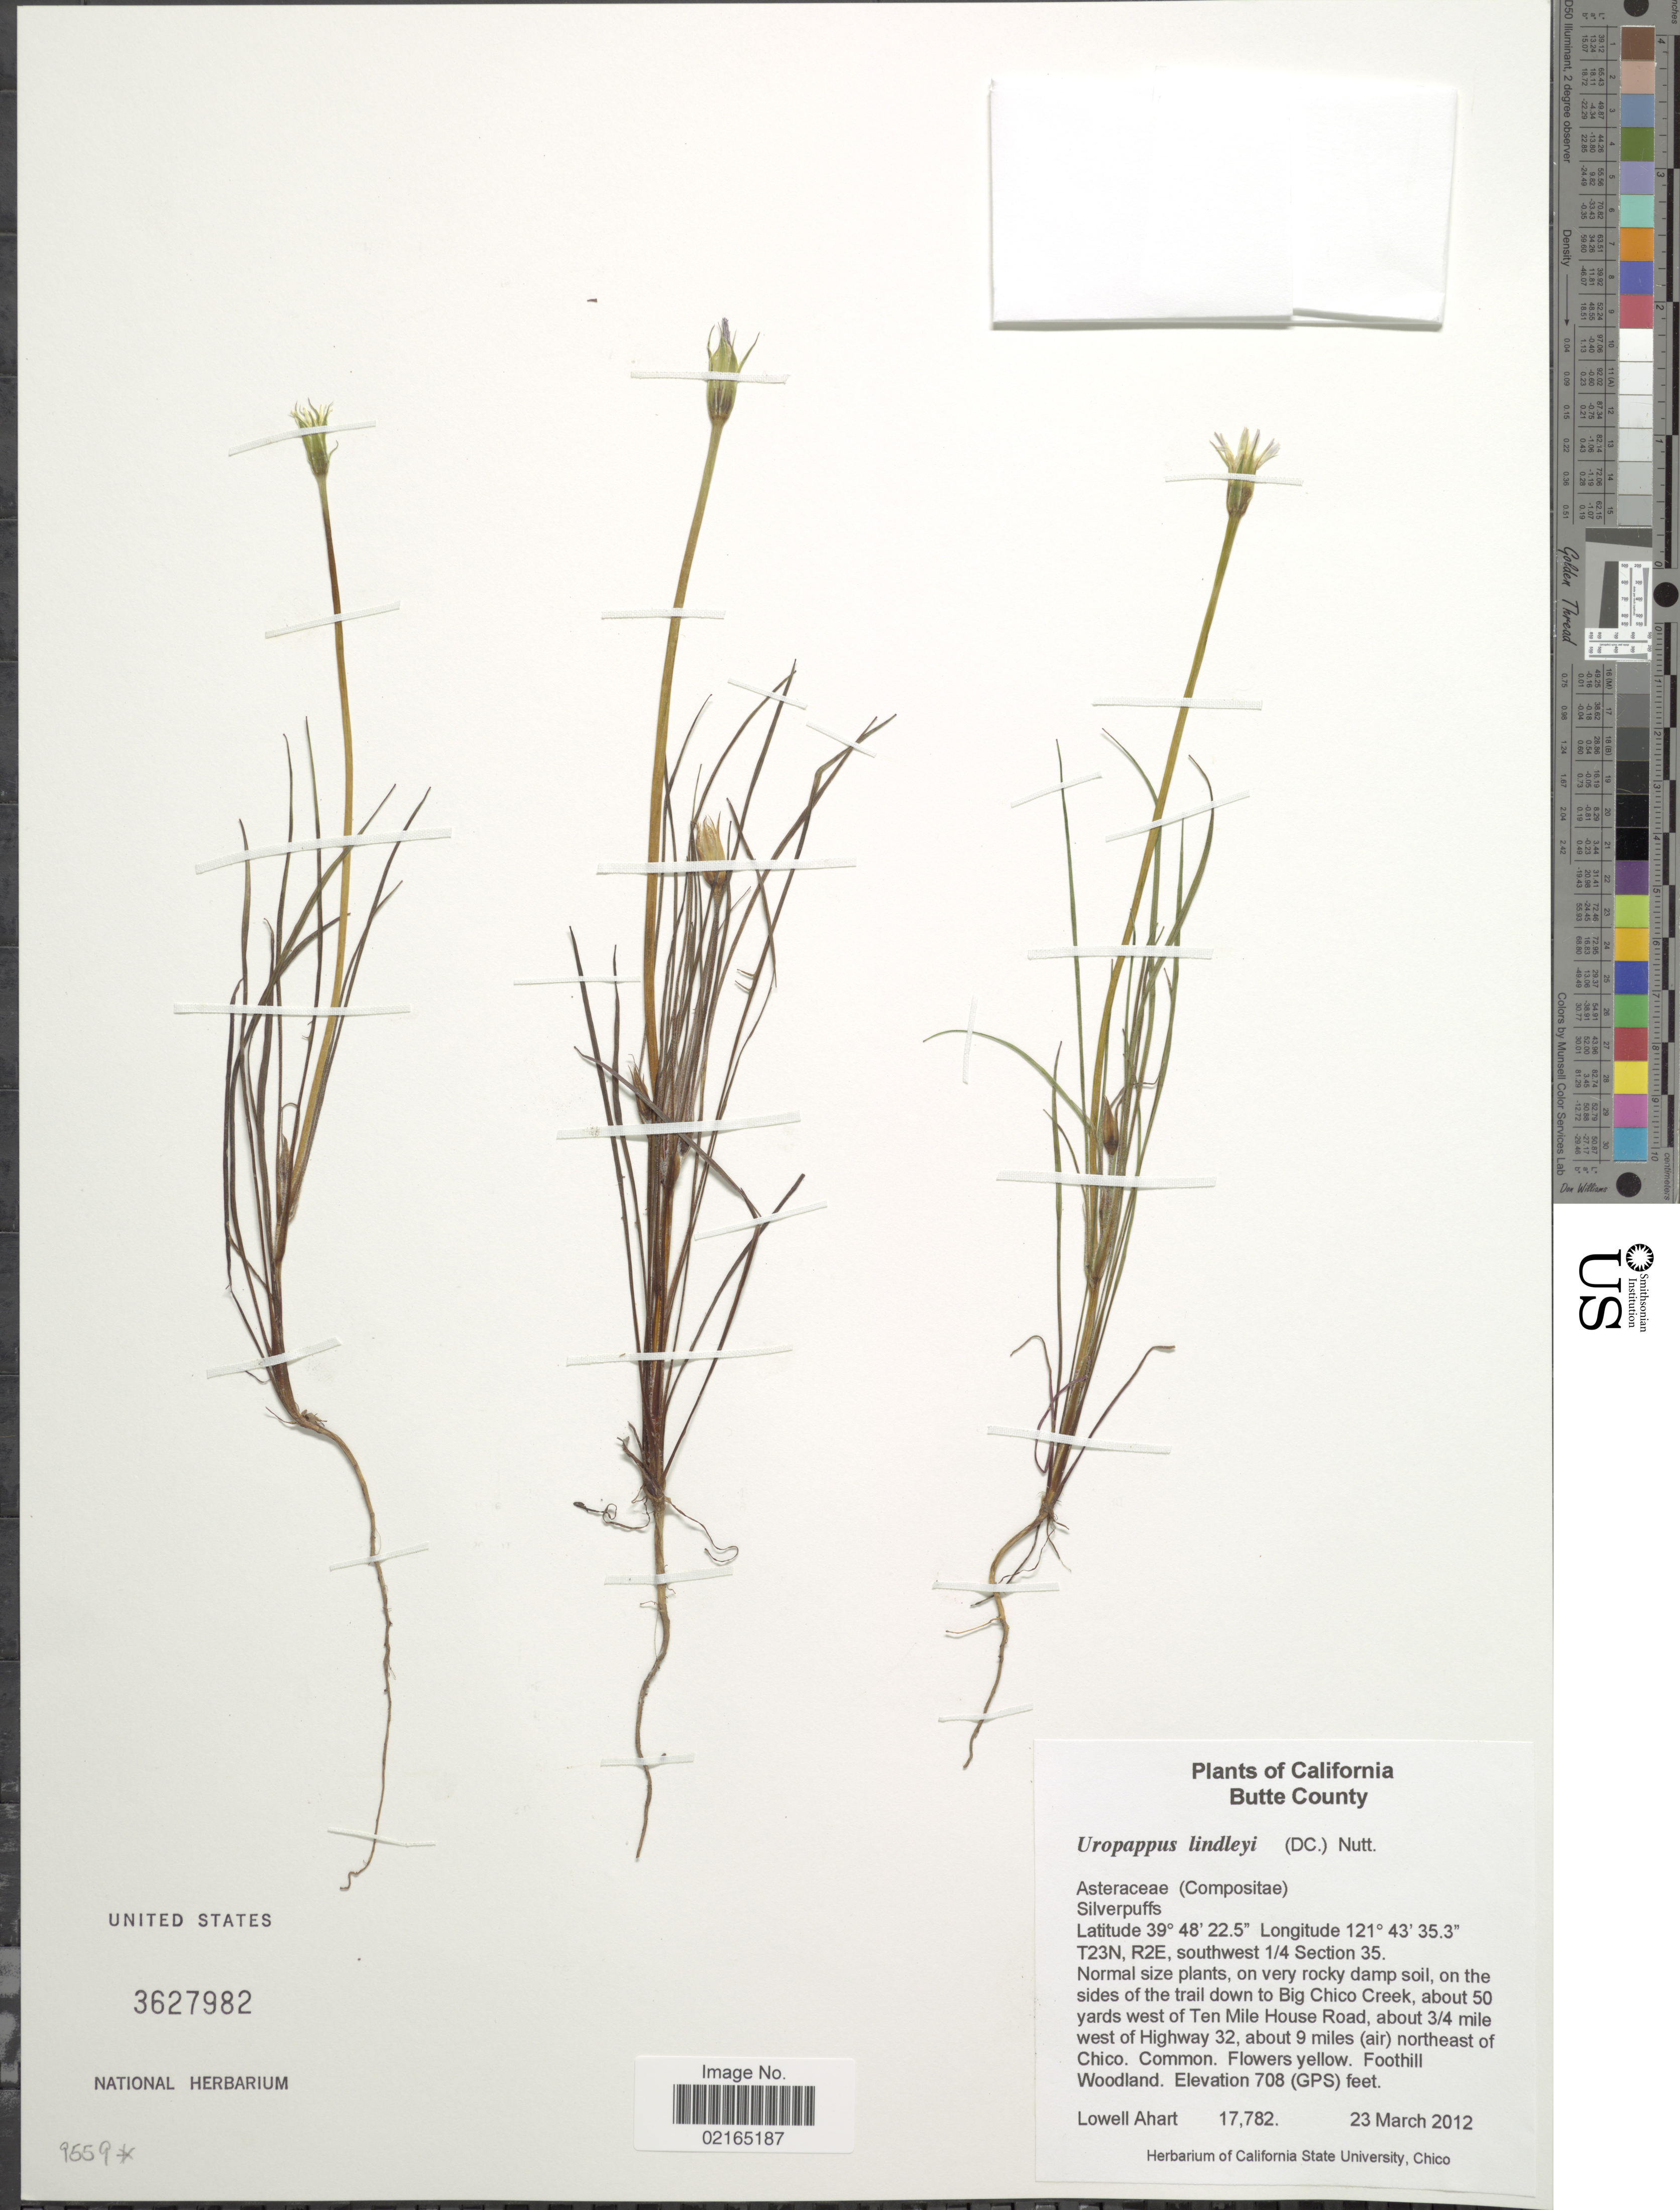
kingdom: Plantae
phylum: Tracheophyta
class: Magnoliopsida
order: Asterales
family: Asteraceae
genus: Uropappus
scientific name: Uropappus lindleyi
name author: (DC.) Nutt.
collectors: L. Ahart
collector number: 17782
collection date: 2012-03-23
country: United States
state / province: California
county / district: Butte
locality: Butte County, Silverpuffs, T23N, R2E, southwest 1/4 Section 35, on the sides of the trail down to Big Chico Creek, about 50 yards west of Ten Mile House Road, about 3/4 mile west of Highway 32, about 9 miles (air) northeast of Chico.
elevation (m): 216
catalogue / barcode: US 3627982